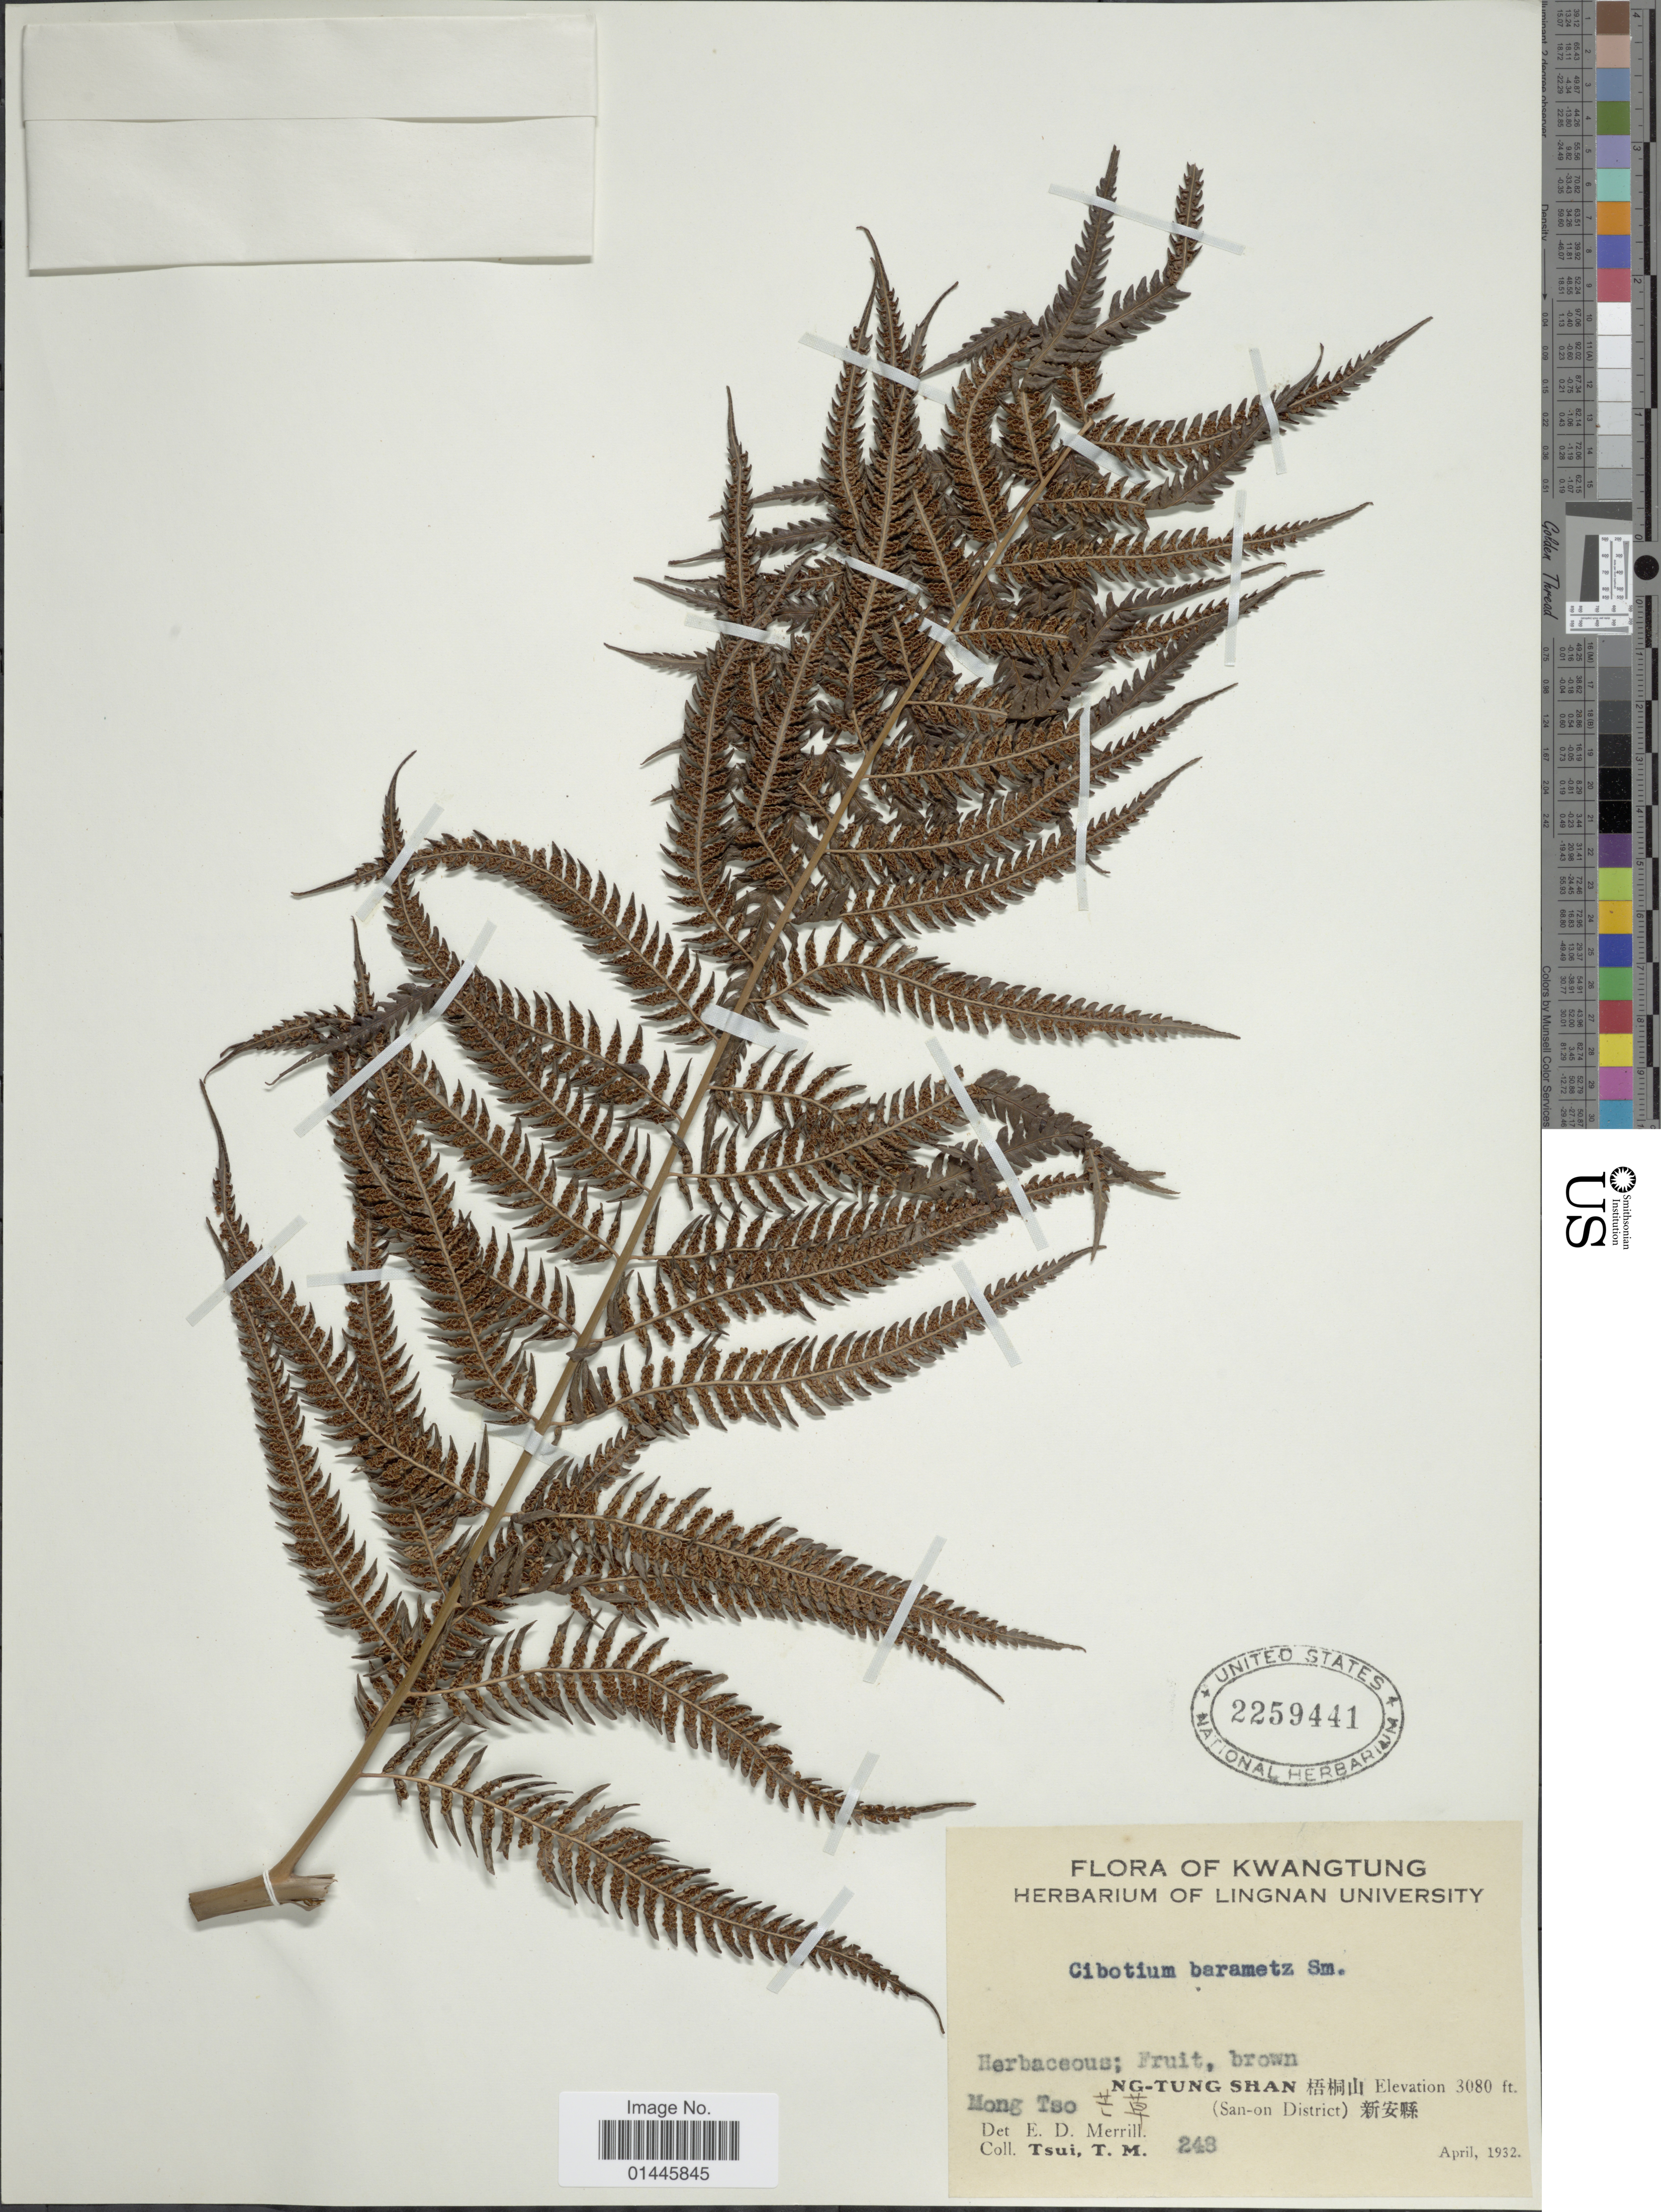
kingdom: Plantae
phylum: Tracheophyta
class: Polypodiopsida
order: Cyatheales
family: Cibotiaceae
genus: Cibotium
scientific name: Cibotium barometz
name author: (L.) J. Sm.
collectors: T. Tsui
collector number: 248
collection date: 1932-04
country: China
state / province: Guangdong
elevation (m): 939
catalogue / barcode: US 2259441